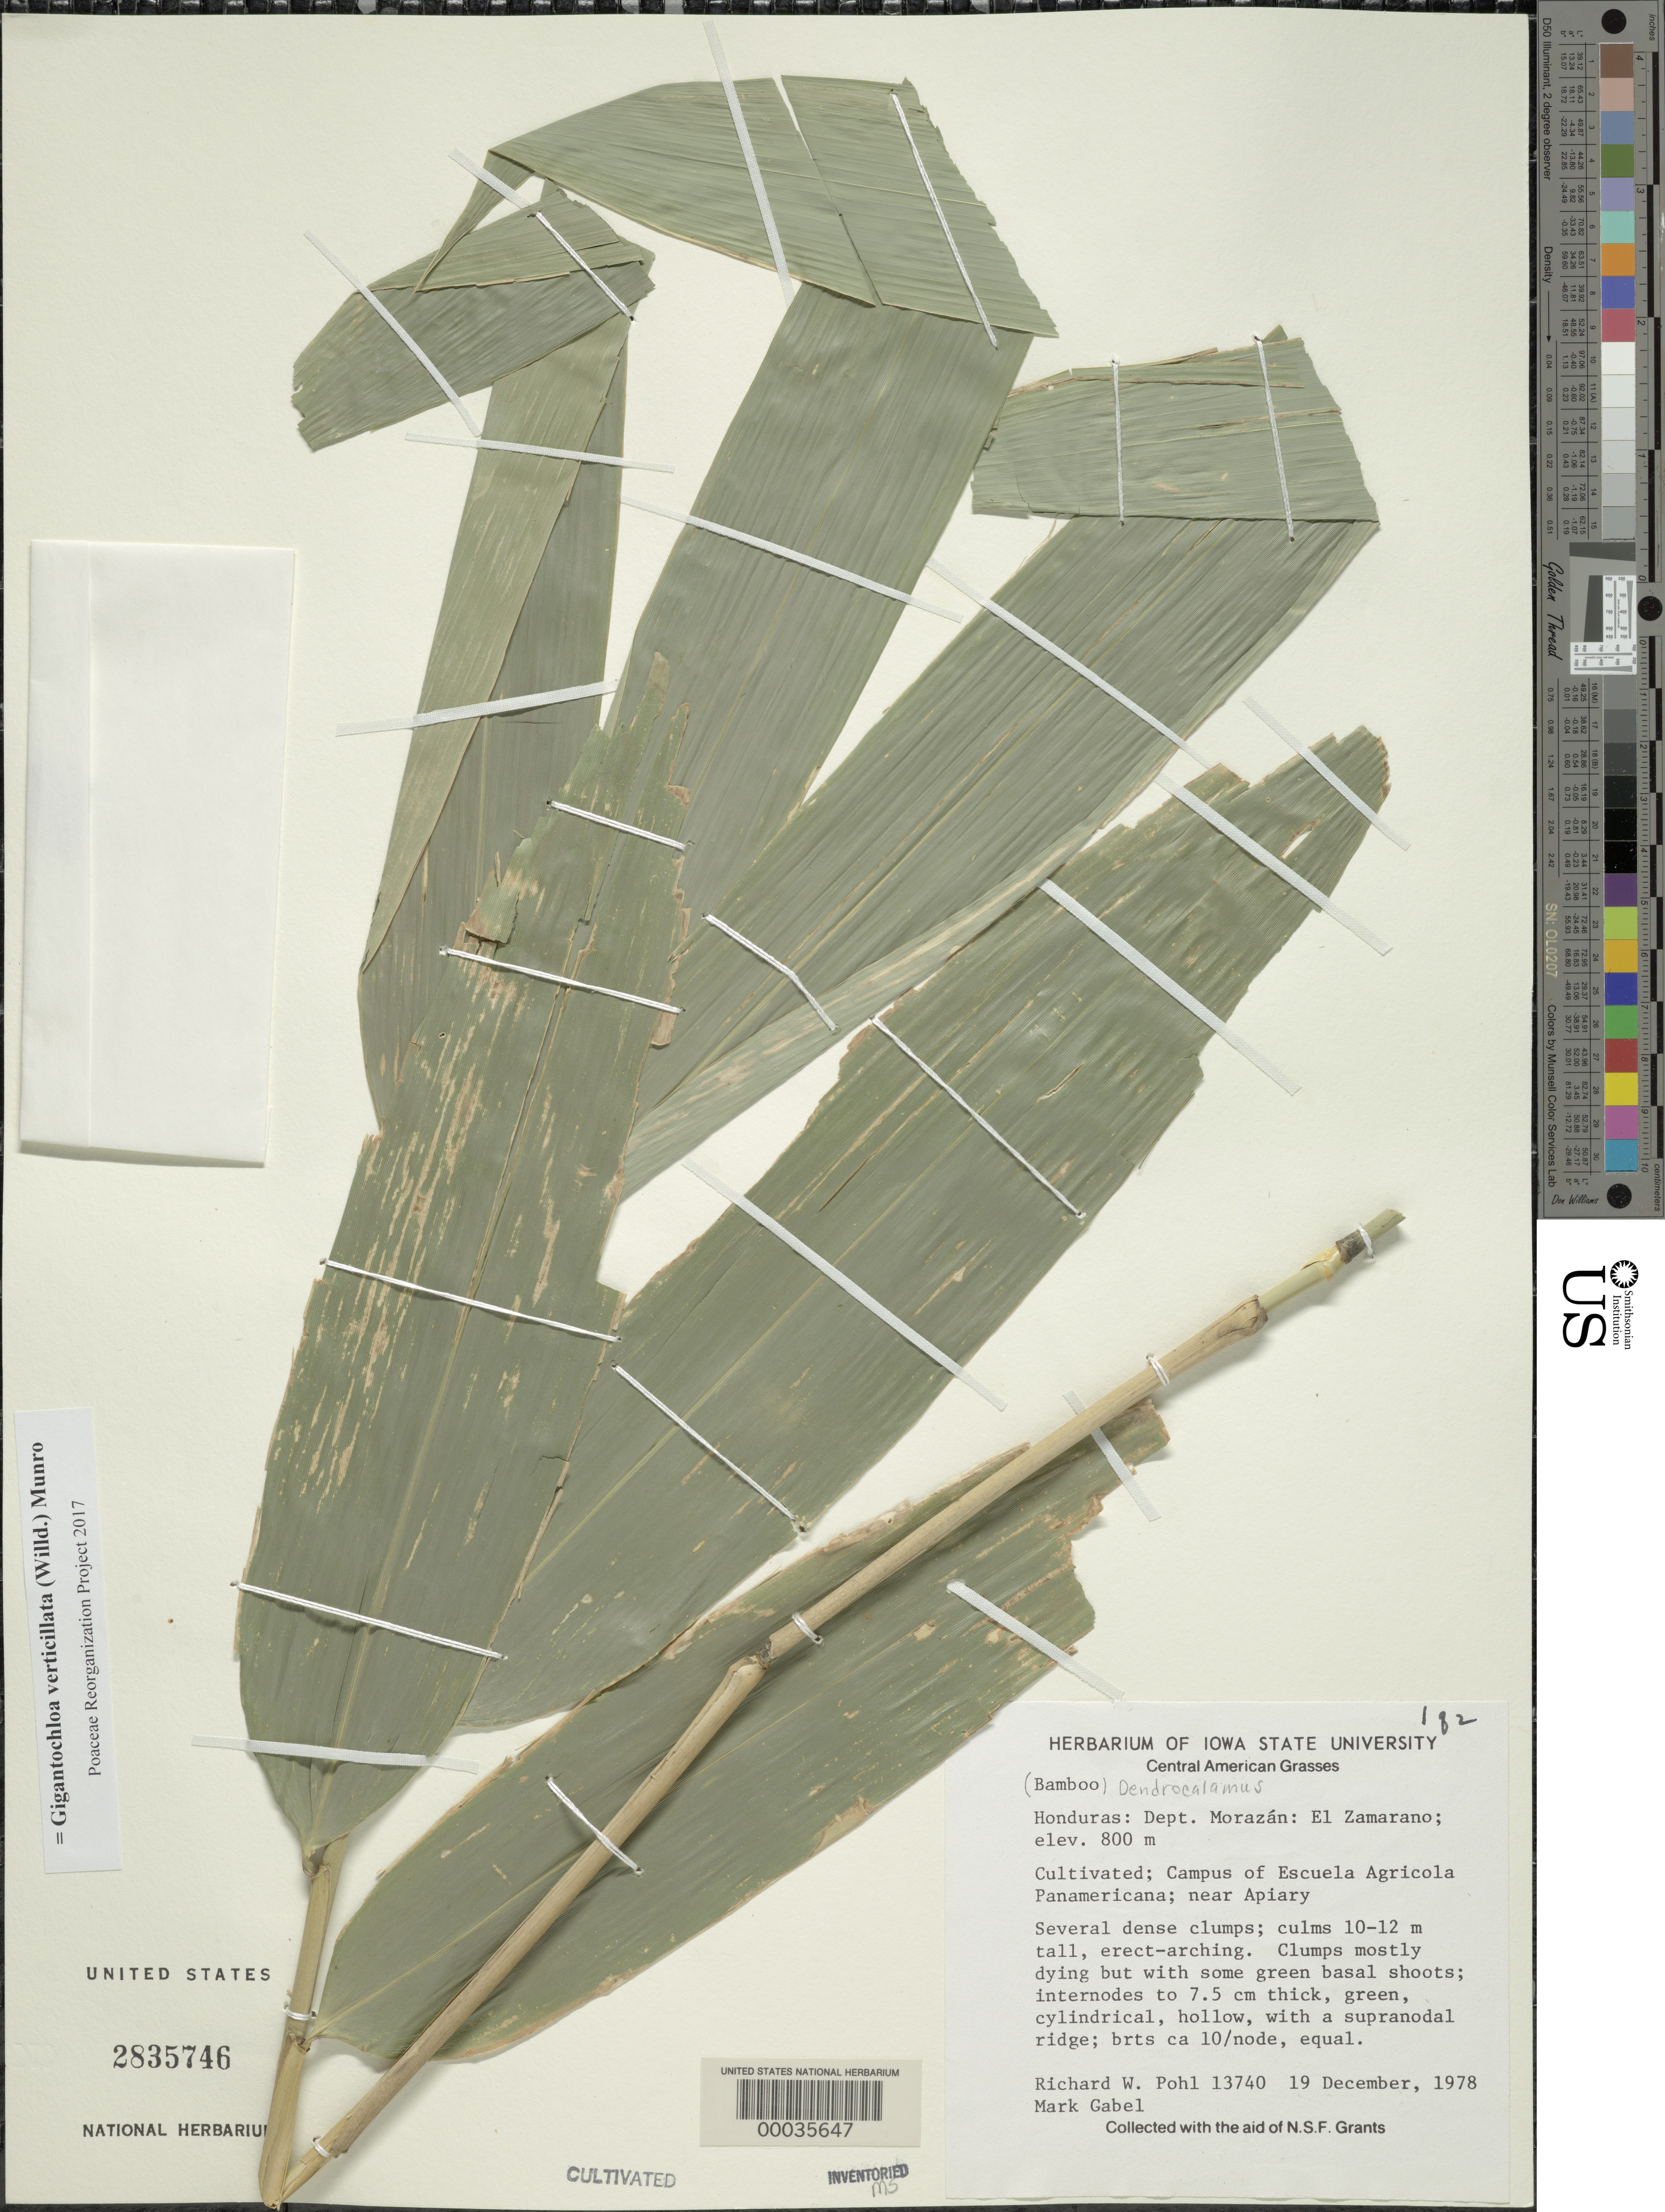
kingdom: Plantae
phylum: Tracheophyta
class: Liliopsida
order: Poales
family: Poaceae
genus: Gigantochloa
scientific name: Gigantochloa verticillata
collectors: R. W. Pohl & M. Gabel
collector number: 13740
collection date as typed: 19 Dec 1978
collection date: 1978-12-19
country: Honduras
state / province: Fco. Morazán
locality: El Zamorano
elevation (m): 800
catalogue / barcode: US 2835746